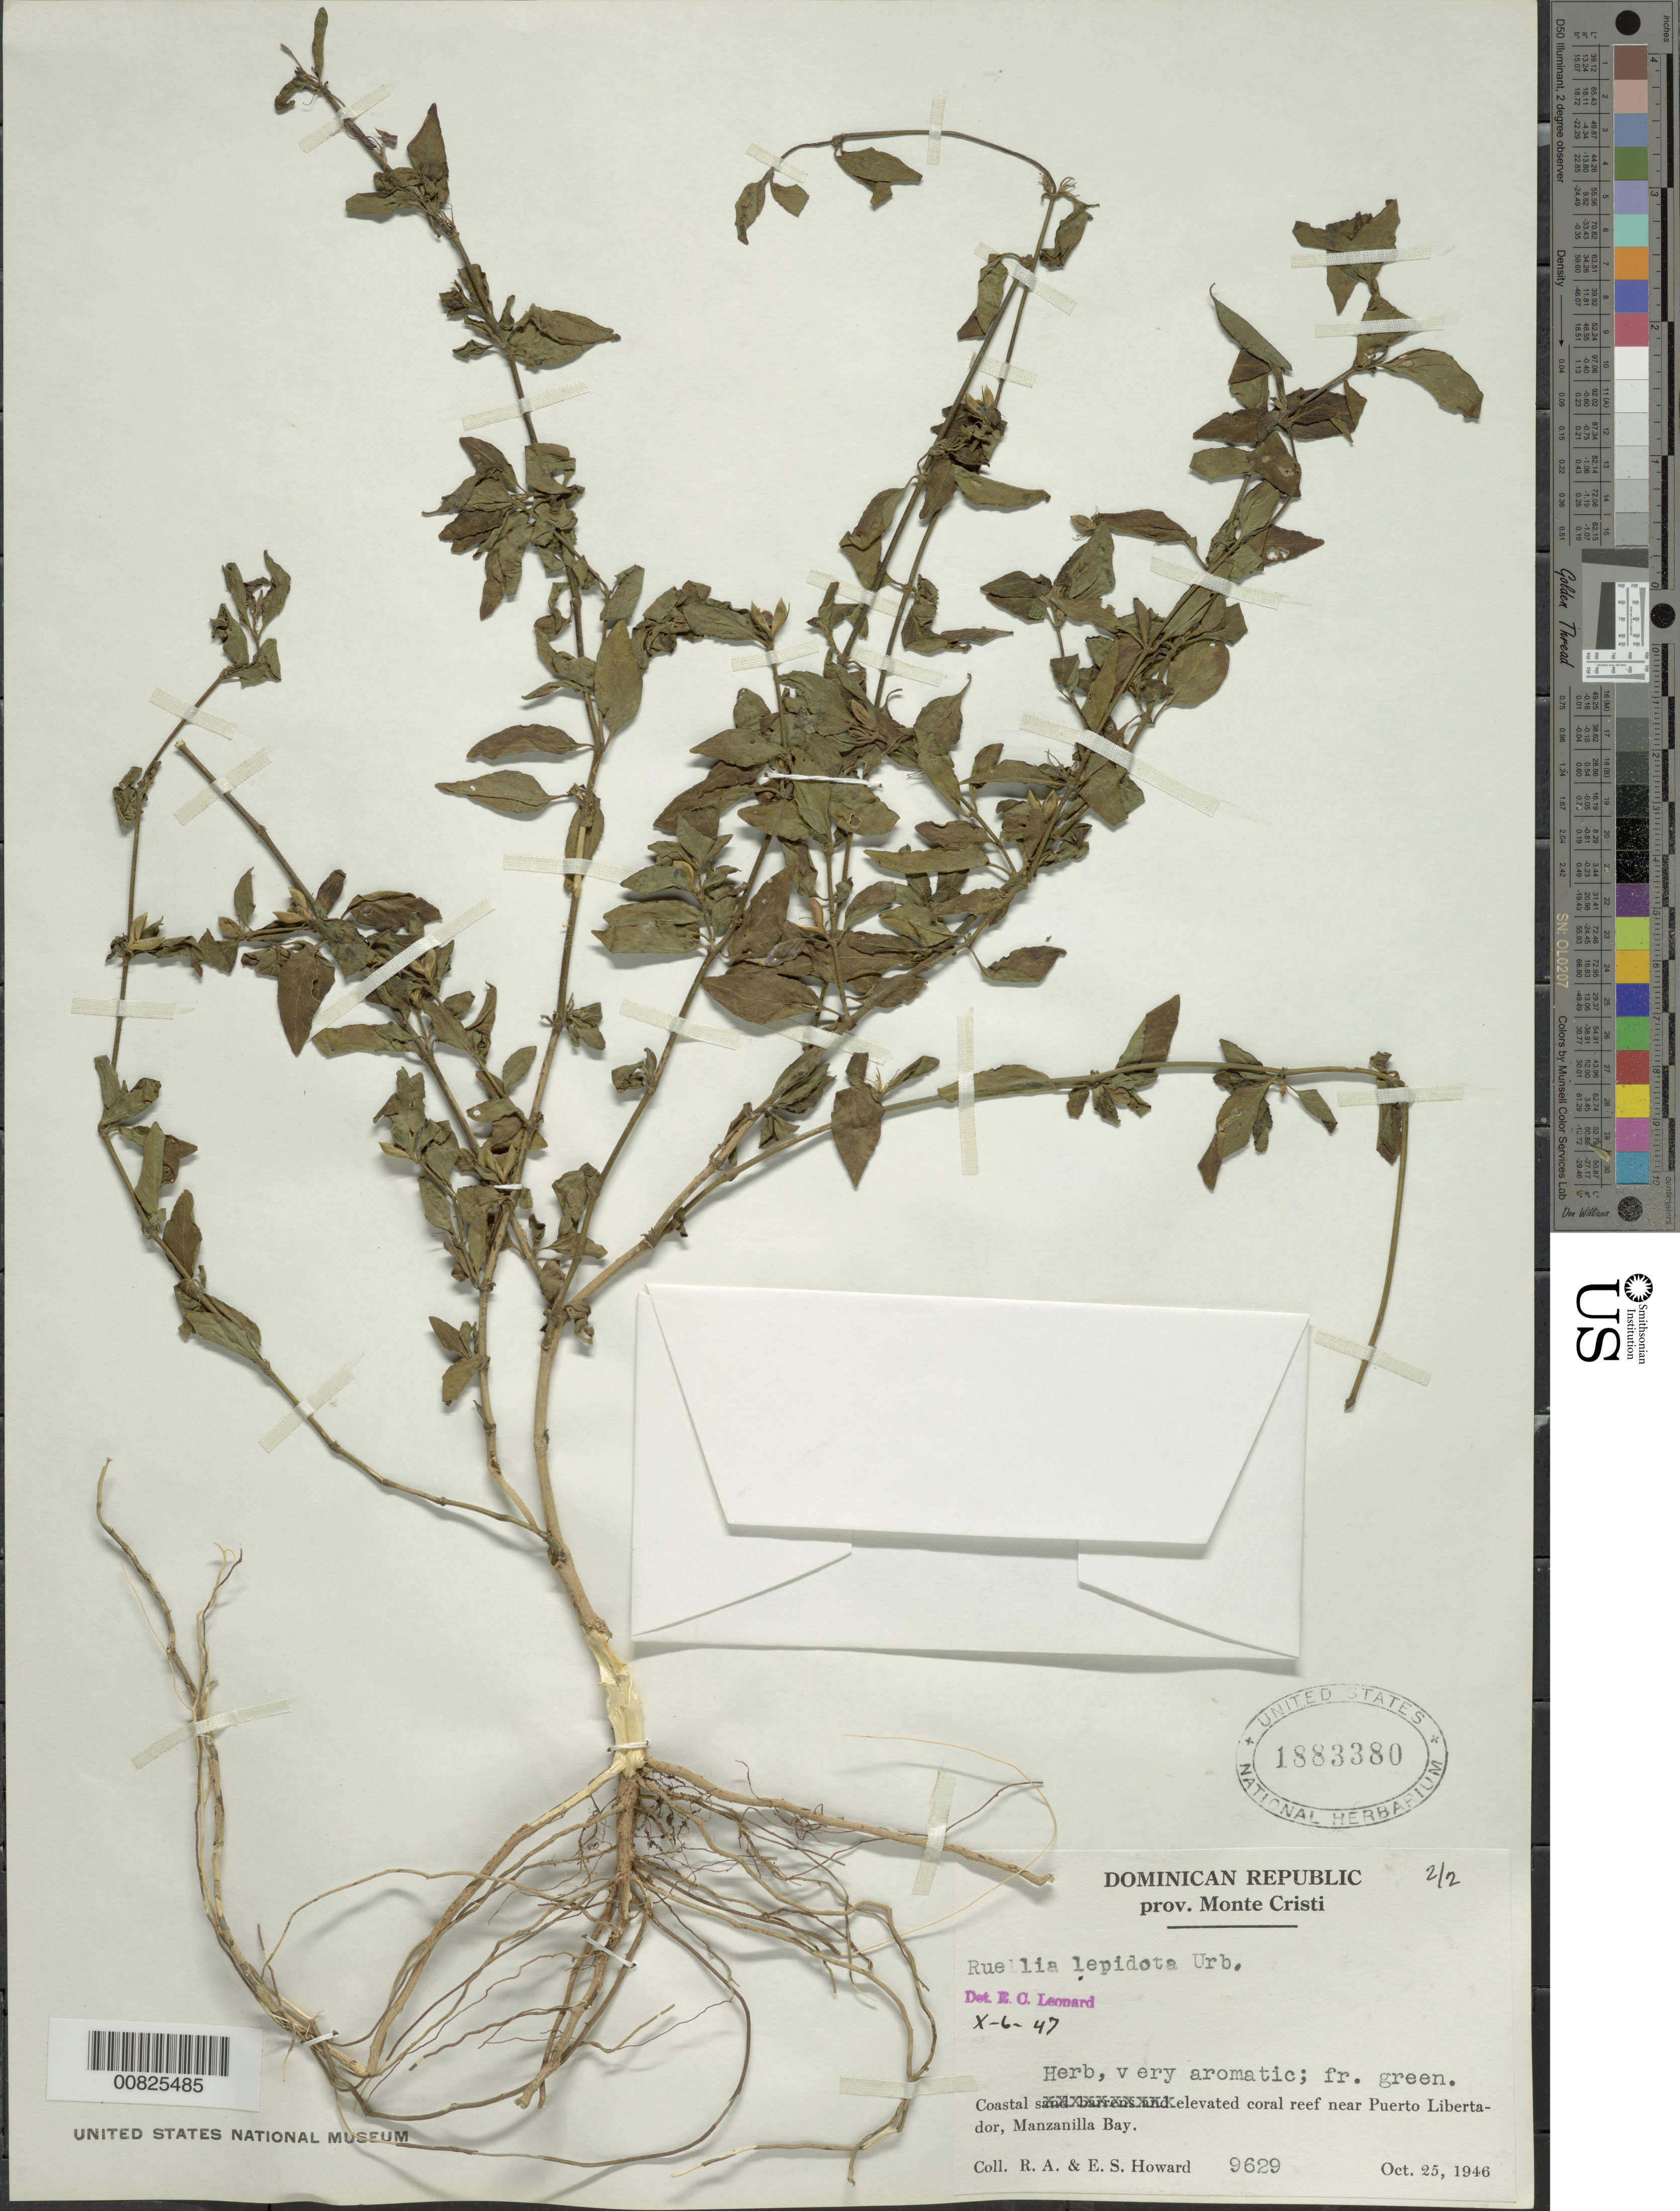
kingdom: Plantae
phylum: Tracheophyta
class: Magnoliopsida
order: Lamiales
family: Acanthaceae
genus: Ruellia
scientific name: Ruellia lepidota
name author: Urb.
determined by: Leonard, Emery C., (US)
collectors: R. A. Howard & E. S. Howard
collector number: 9629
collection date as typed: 25 Oct 1946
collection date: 1946-10-25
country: Dominican Republic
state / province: Monte Cristi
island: Hispaniola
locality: Near Puerto Libertador, Manzanilla Bay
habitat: Coastal elevated coral reef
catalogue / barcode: US 1883380